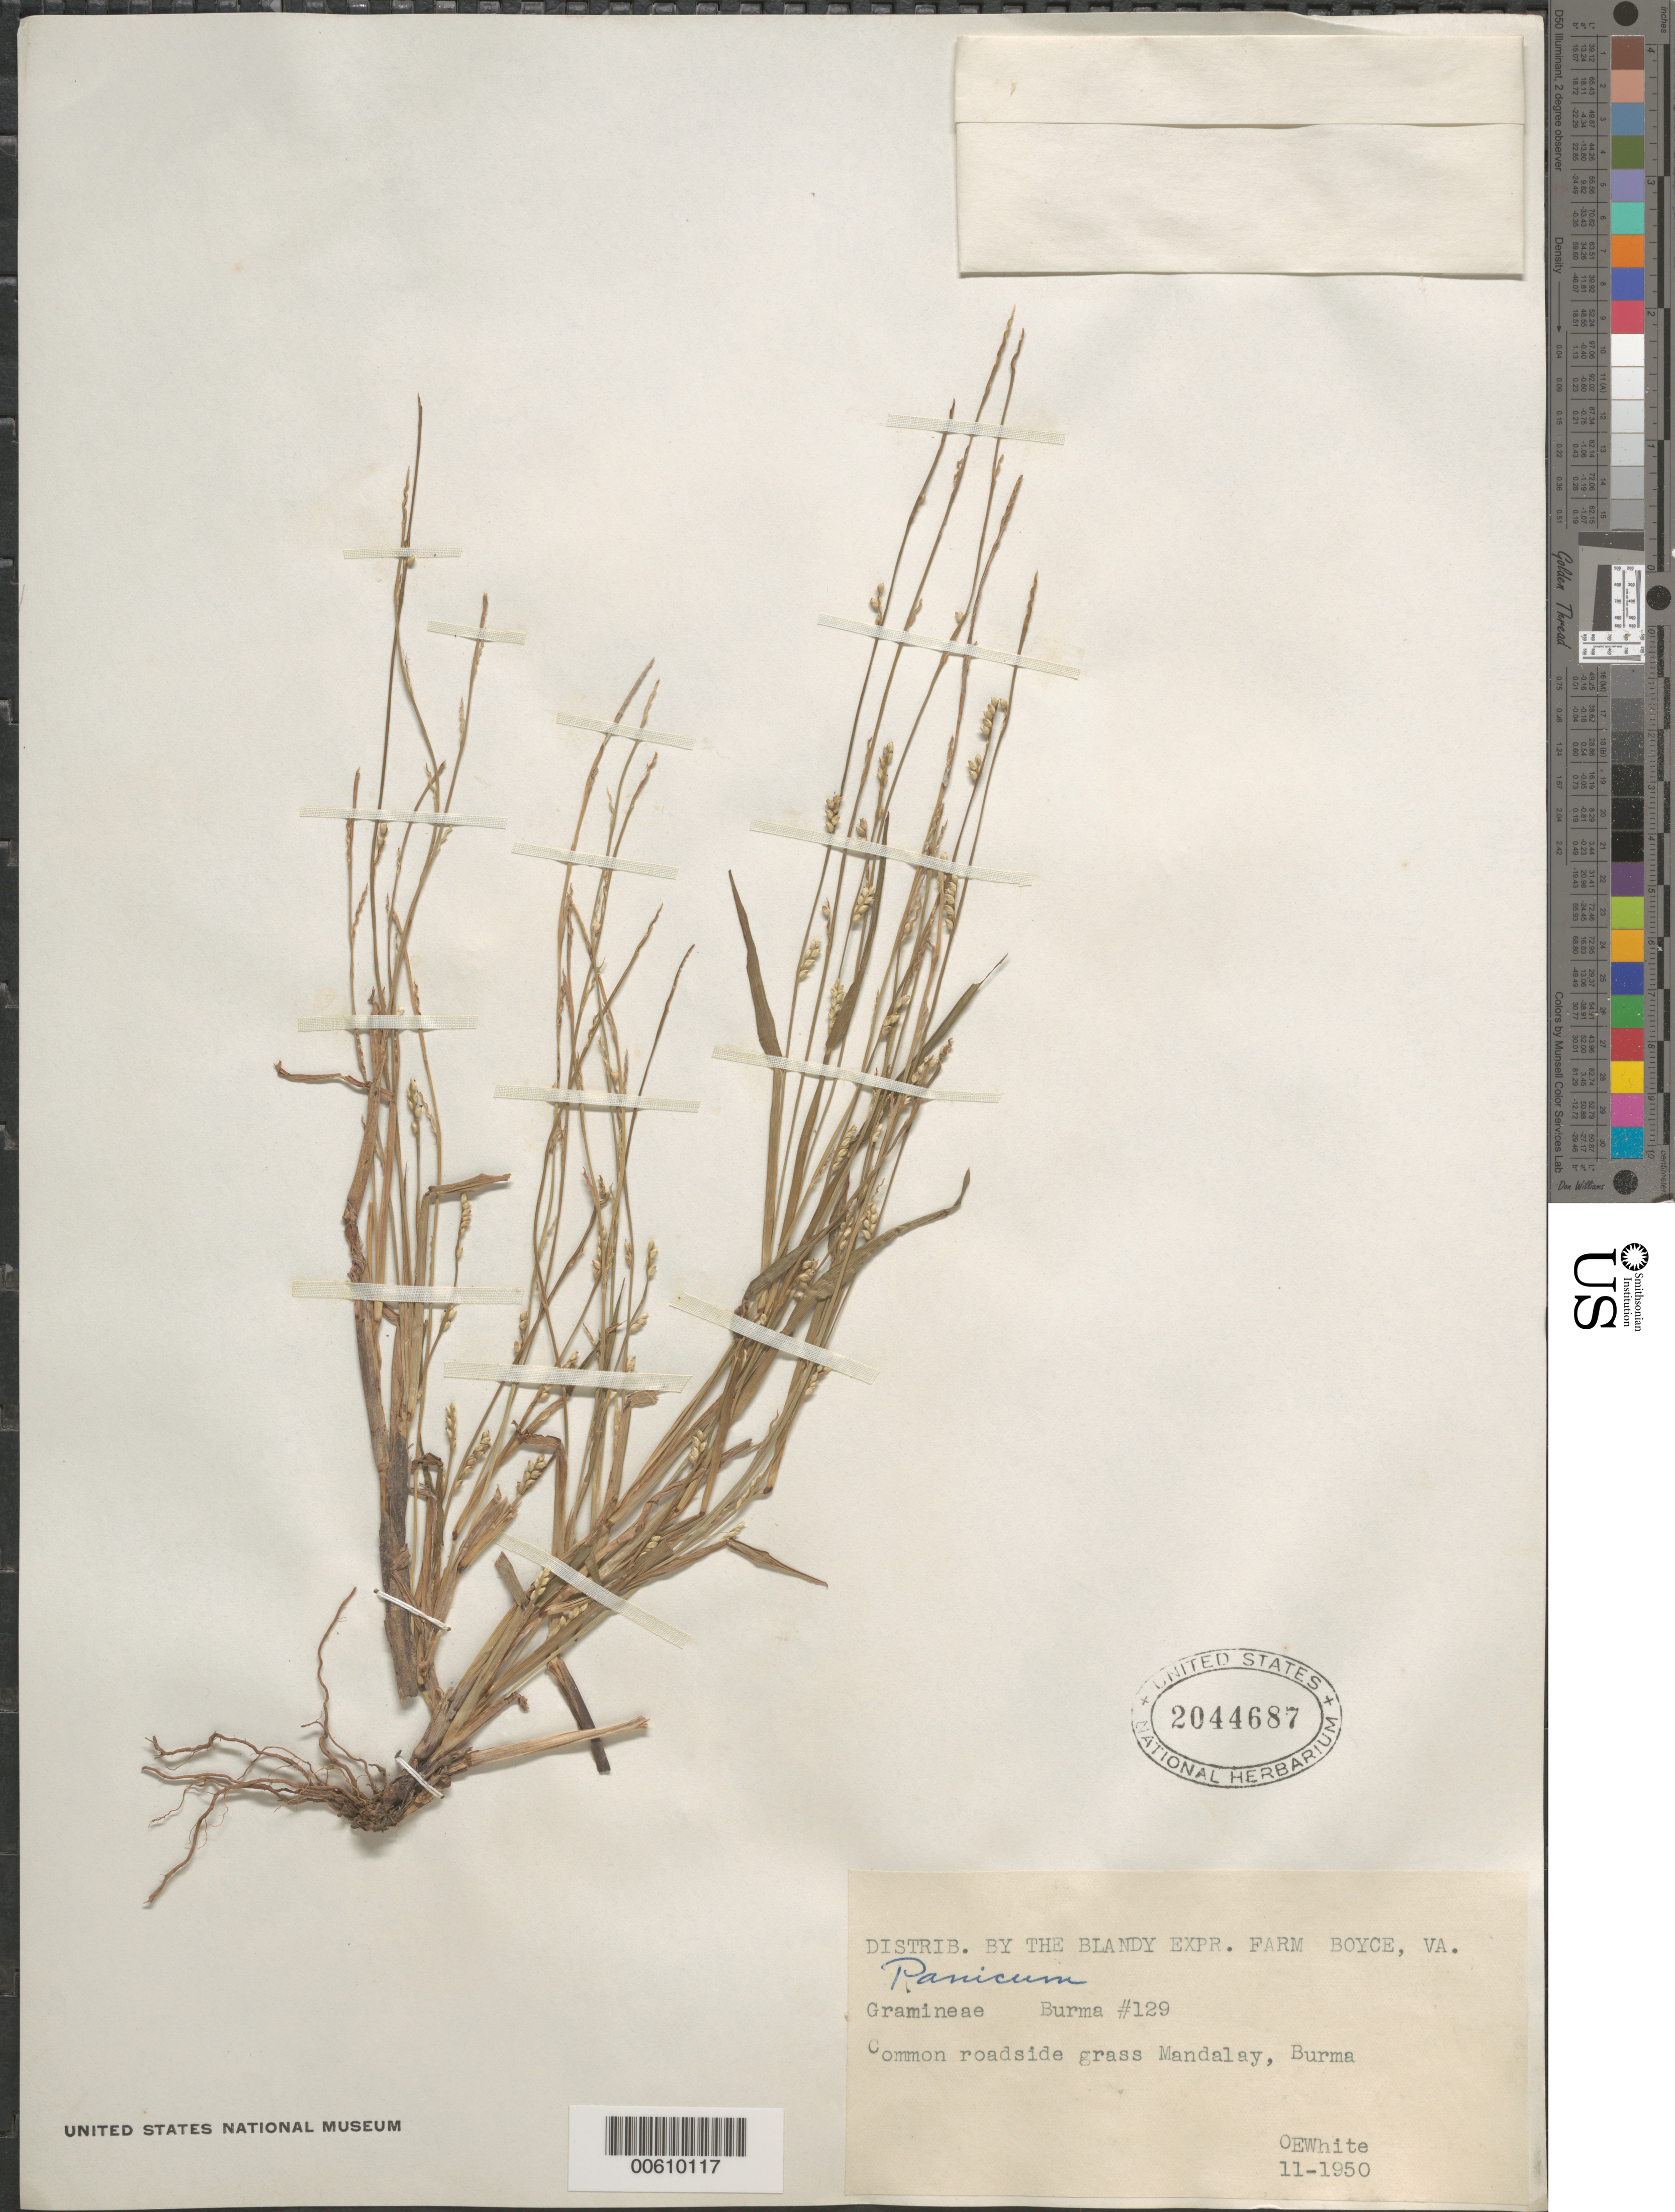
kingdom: Plantae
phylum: Tracheophyta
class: Liliopsida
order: Poales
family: Poaceae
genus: Panicum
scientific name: Panicum sp.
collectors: O. E. White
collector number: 129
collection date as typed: Nov 1950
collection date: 1950-11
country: Myanmar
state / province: Mandalay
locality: Mandalay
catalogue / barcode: US 2044687